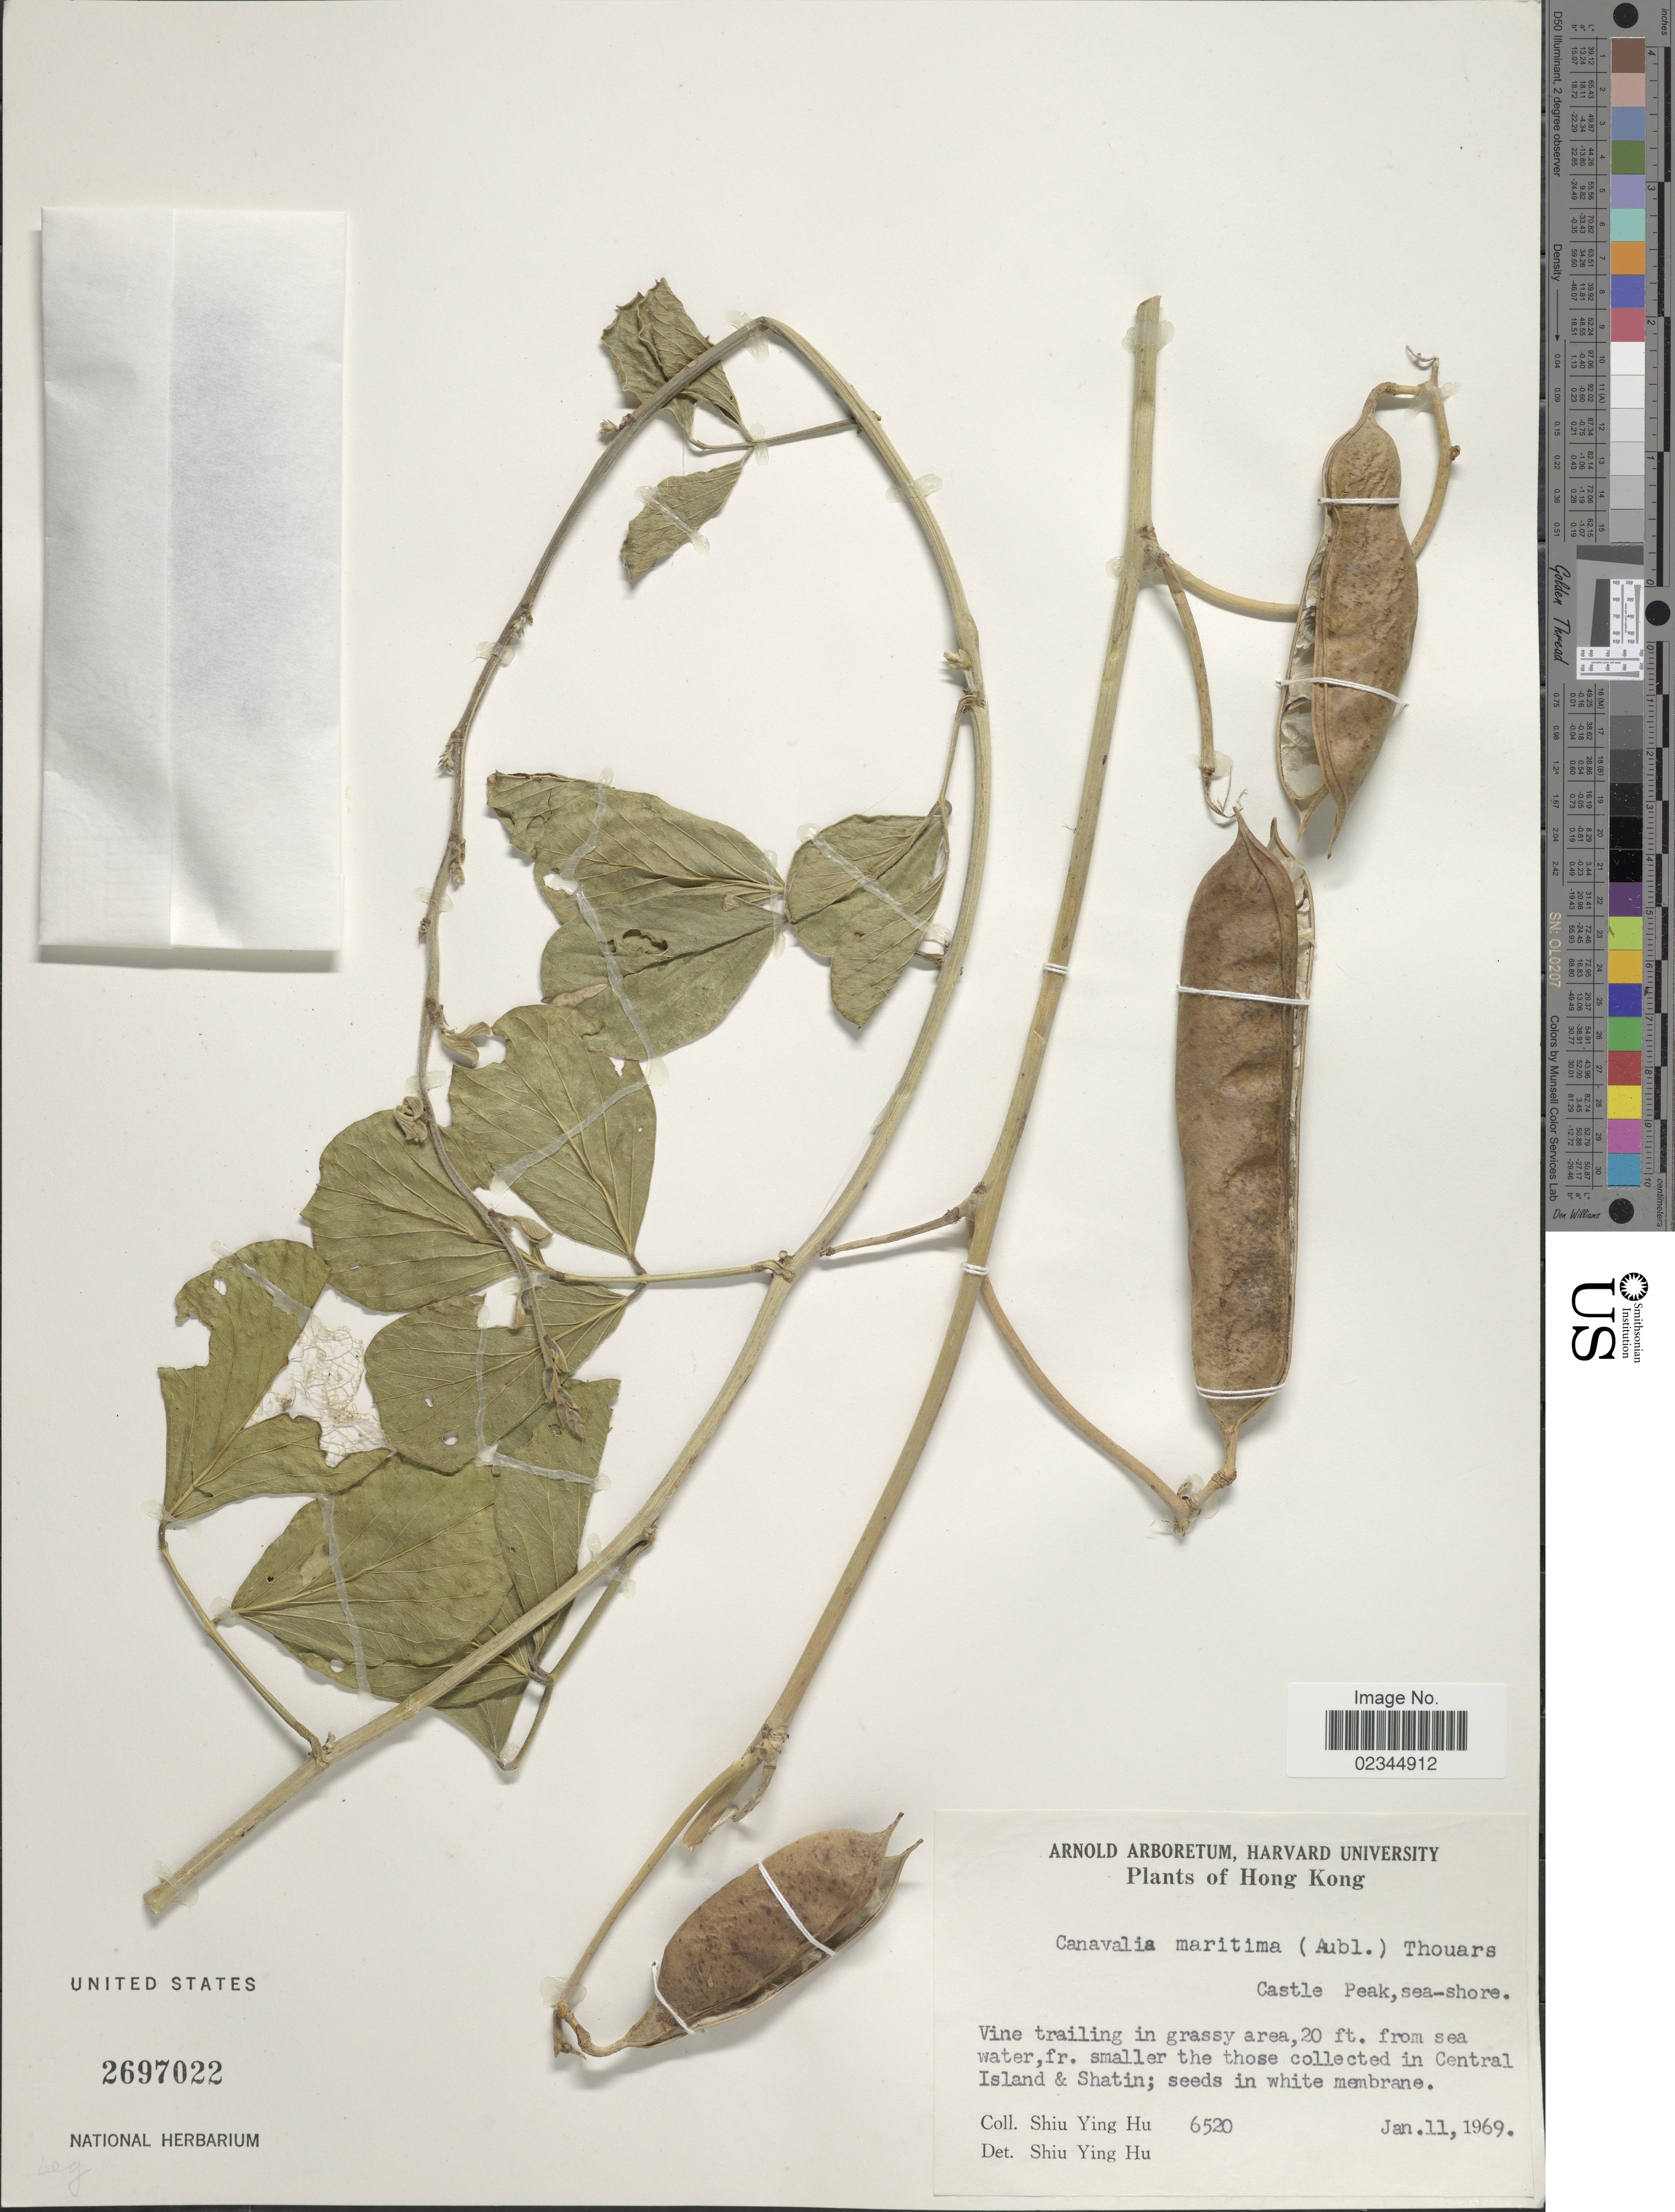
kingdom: Plantae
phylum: Tracheophyta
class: Magnoliopsida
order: Fabales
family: Fabaceae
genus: Canavalia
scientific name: Canavalia rosea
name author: (Sw.) DC.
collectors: S. Y. Hu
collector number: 6520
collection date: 1969-01-11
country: China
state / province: Hong Kong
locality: Central Island & Shatin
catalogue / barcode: US 2697022